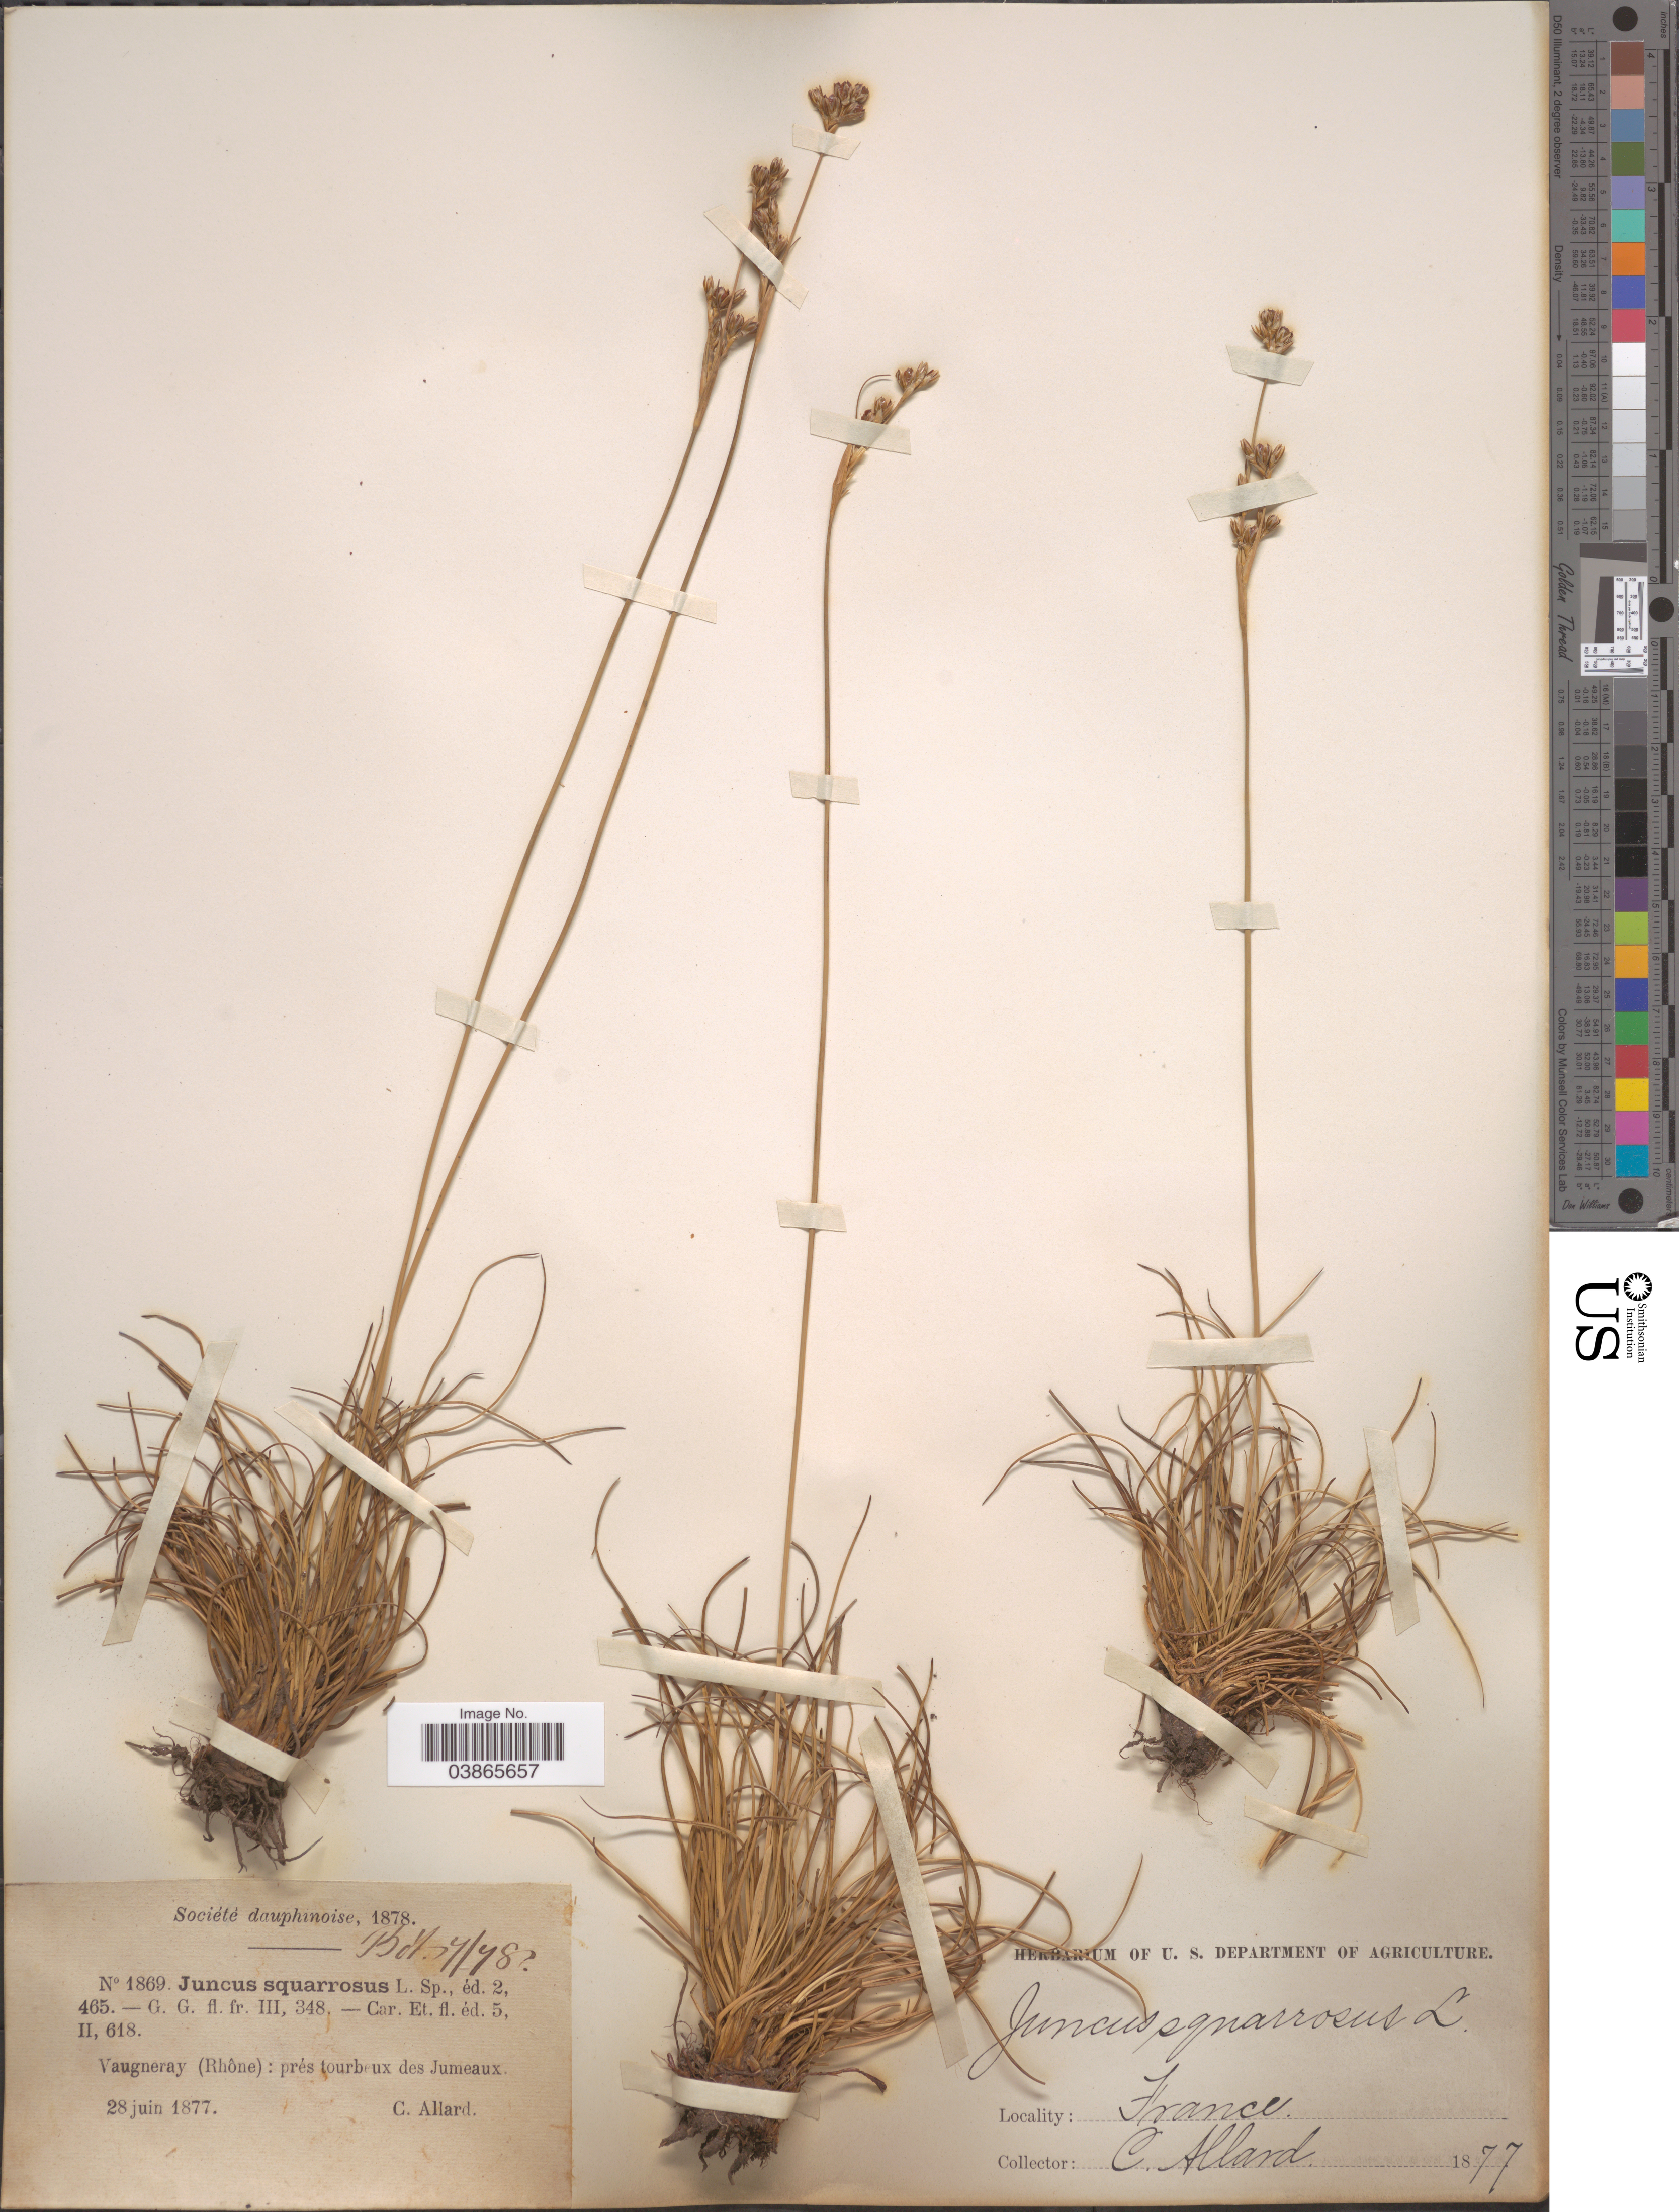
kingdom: Plantae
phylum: Tracheophyta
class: Liliopsida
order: Poales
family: Juncaceae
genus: Juncus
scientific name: Juncus squarrosus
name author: L.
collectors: C. Allard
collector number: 1869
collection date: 1877-06-28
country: France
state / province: Auvergne-Rhône-Alpes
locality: Vaugneray (Rhône): prés tourbeux des Jumeaux.